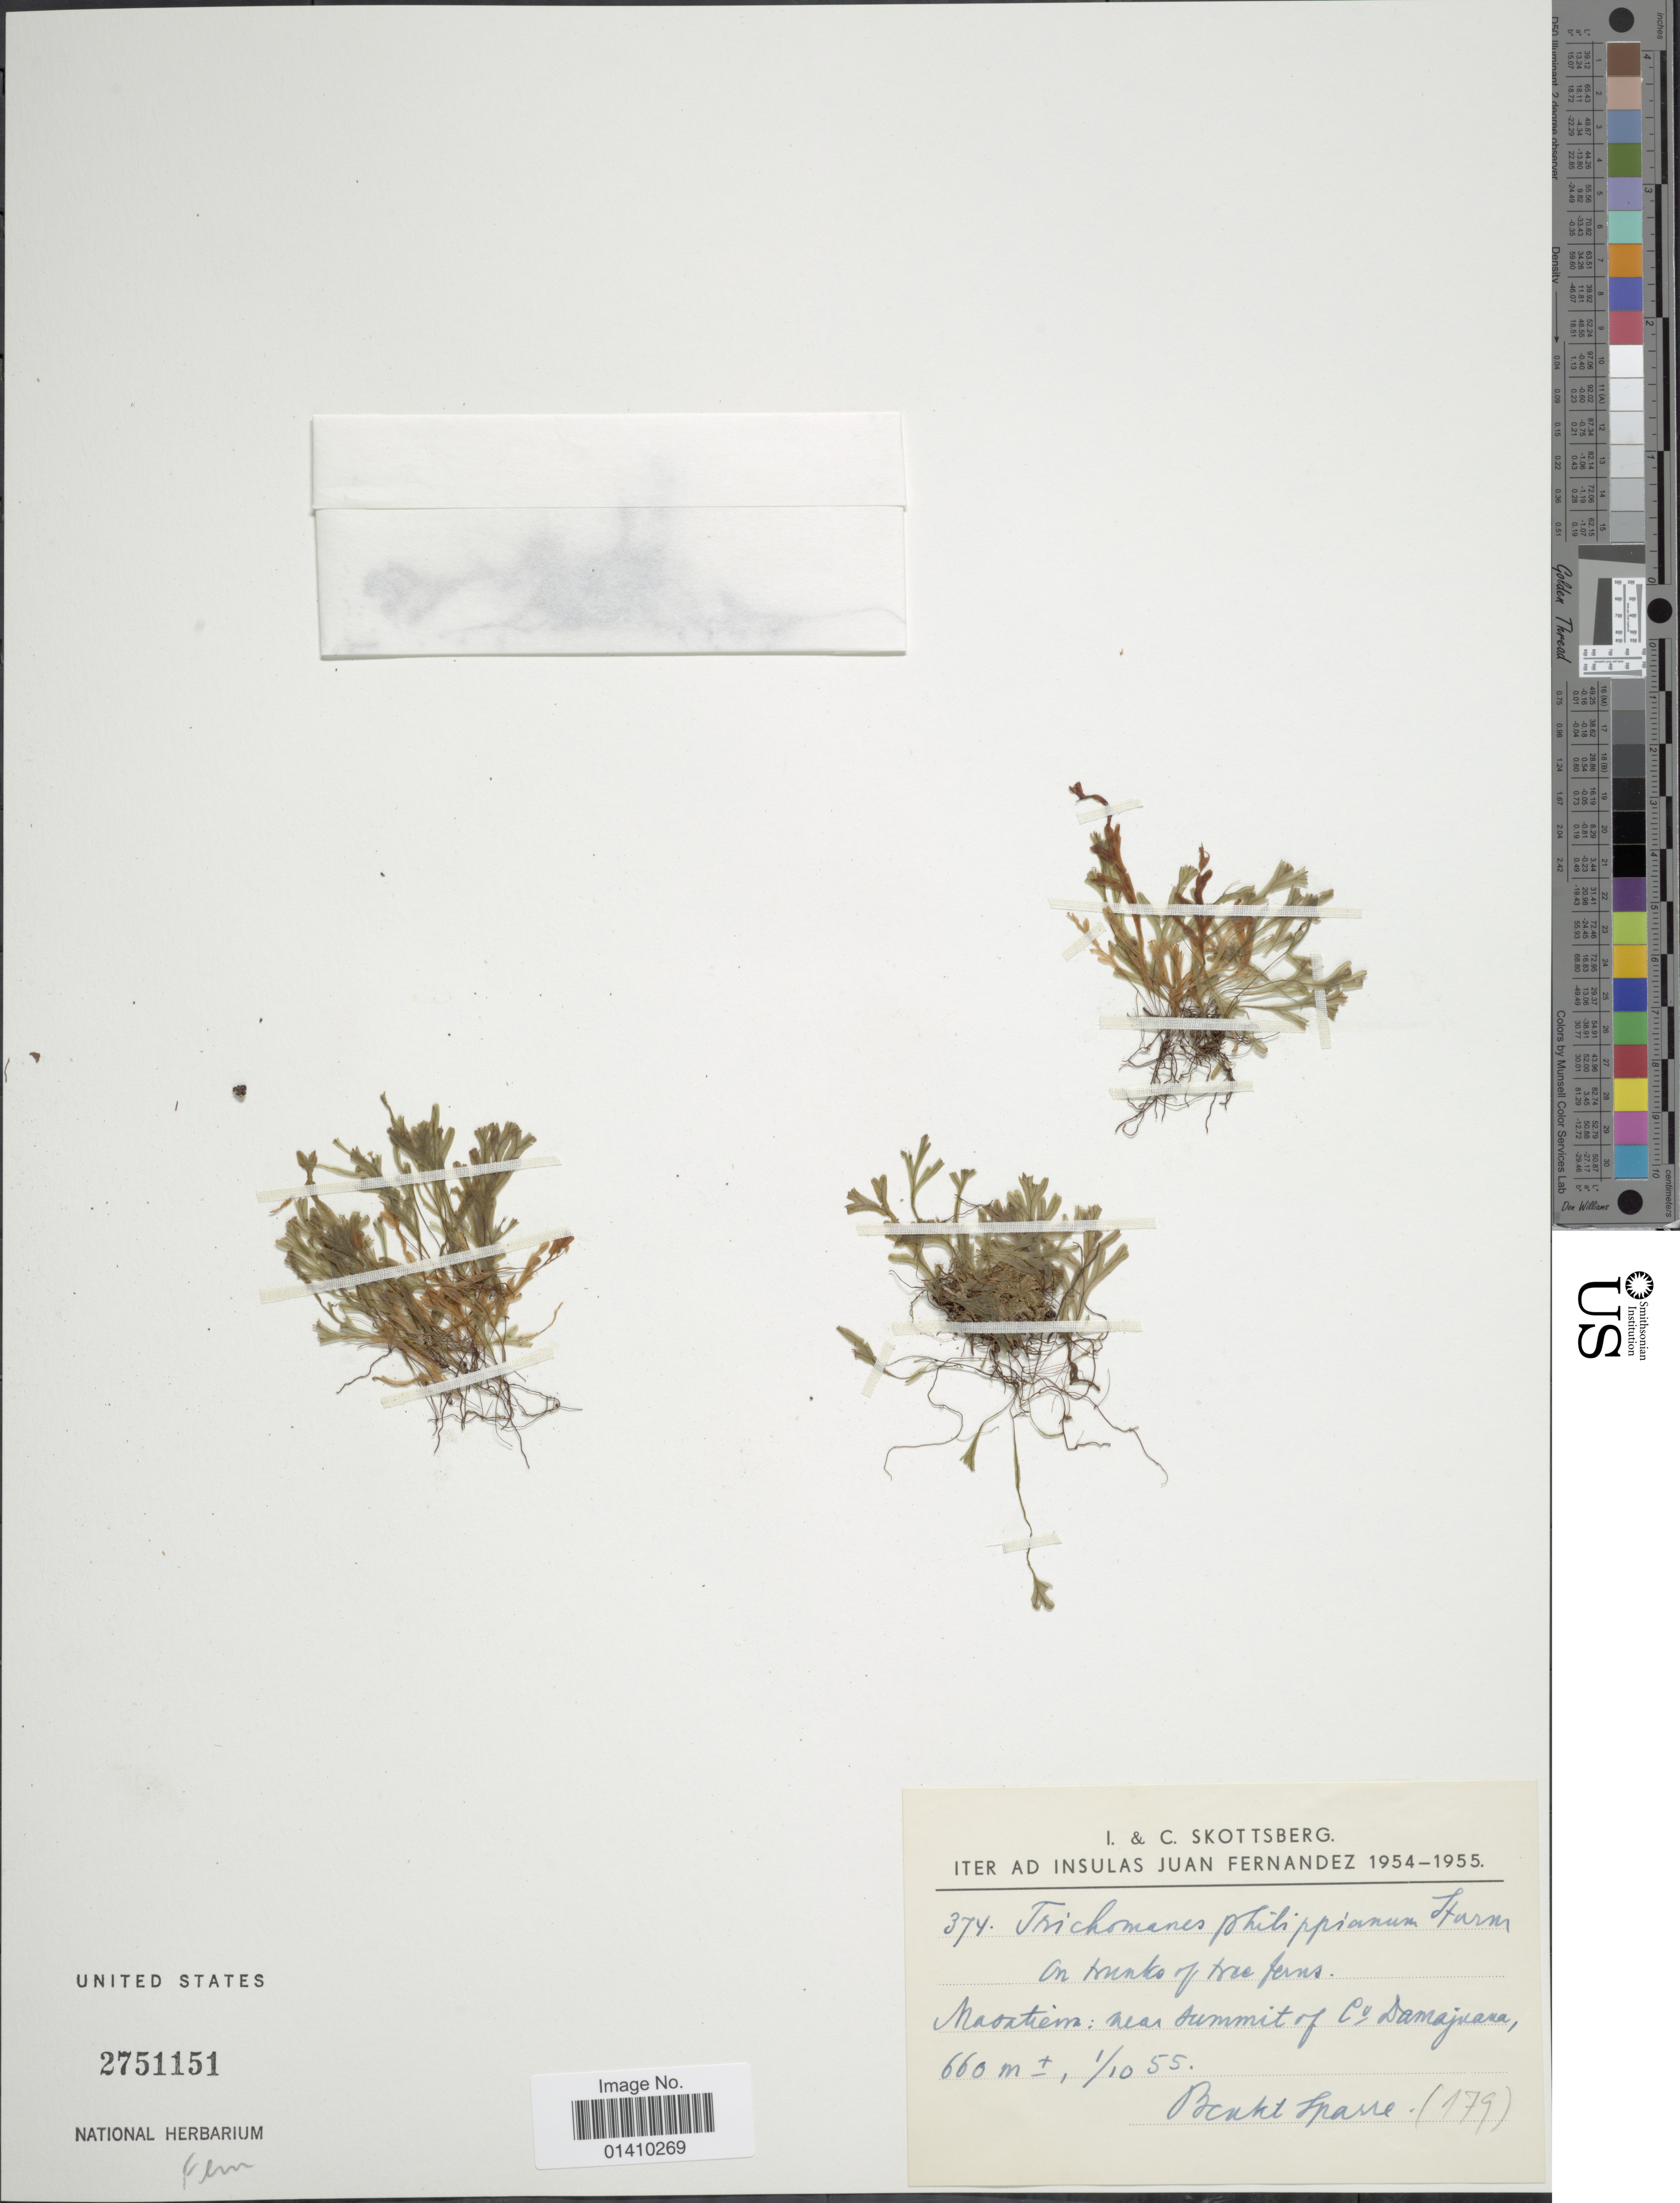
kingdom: Plantae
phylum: Tracheophyta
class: Polypodiopsida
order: Hymenophyllales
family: Hymenophyllaceae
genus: Polyphlebium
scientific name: Polyphlebium philippianum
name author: (Sturm) Ebihara & Dubuisson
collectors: B. Sparre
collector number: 374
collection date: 1955-10-01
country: Chile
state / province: Valparaíso (V)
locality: Juan Fernandez Islands, Masatierra: near summit of Co Damajuana.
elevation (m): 660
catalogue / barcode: US 2751151